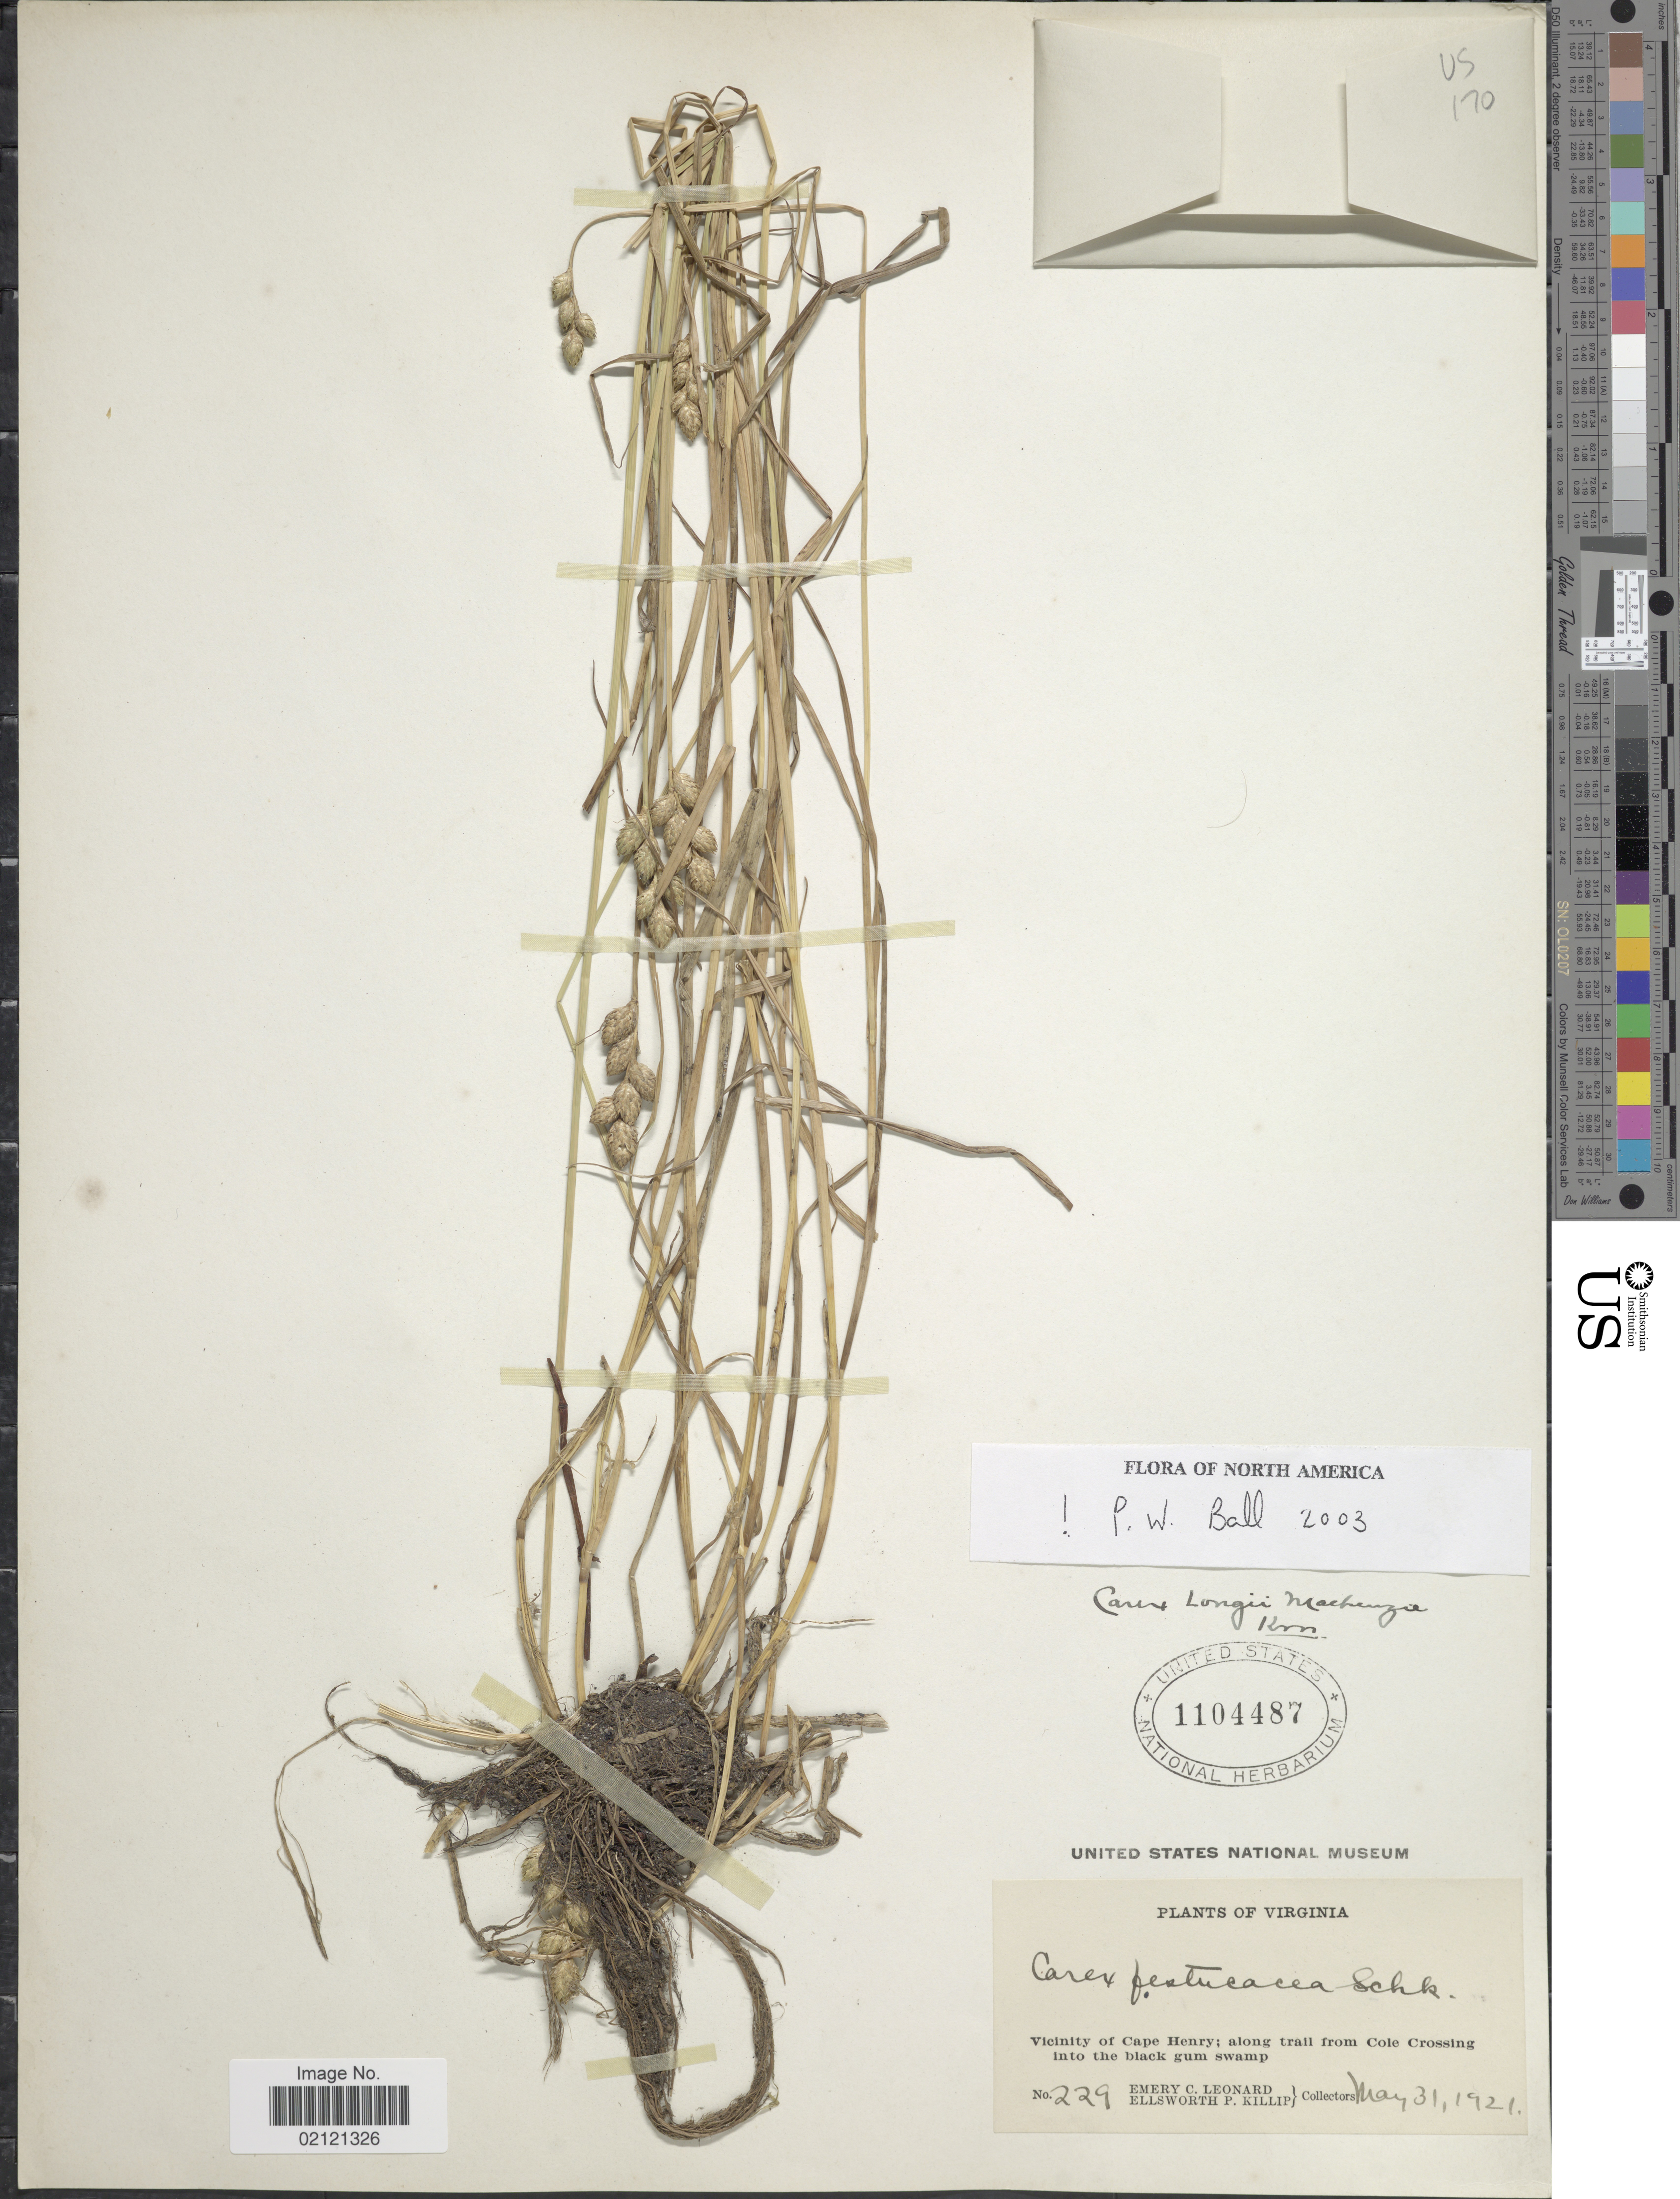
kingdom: Plantae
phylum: Tracheophyta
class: Liliopsida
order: Poales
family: Cyperaceae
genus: Carex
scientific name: Carex longii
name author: Mack.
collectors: E. C. Leonard & E. P. Killip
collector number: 229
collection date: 1921-05-31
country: United States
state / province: Virginia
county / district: City of Virginia Beach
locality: Vicinity of Cape Henry; along trail from Cole Crossing into the black gun swamp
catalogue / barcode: US 1104487